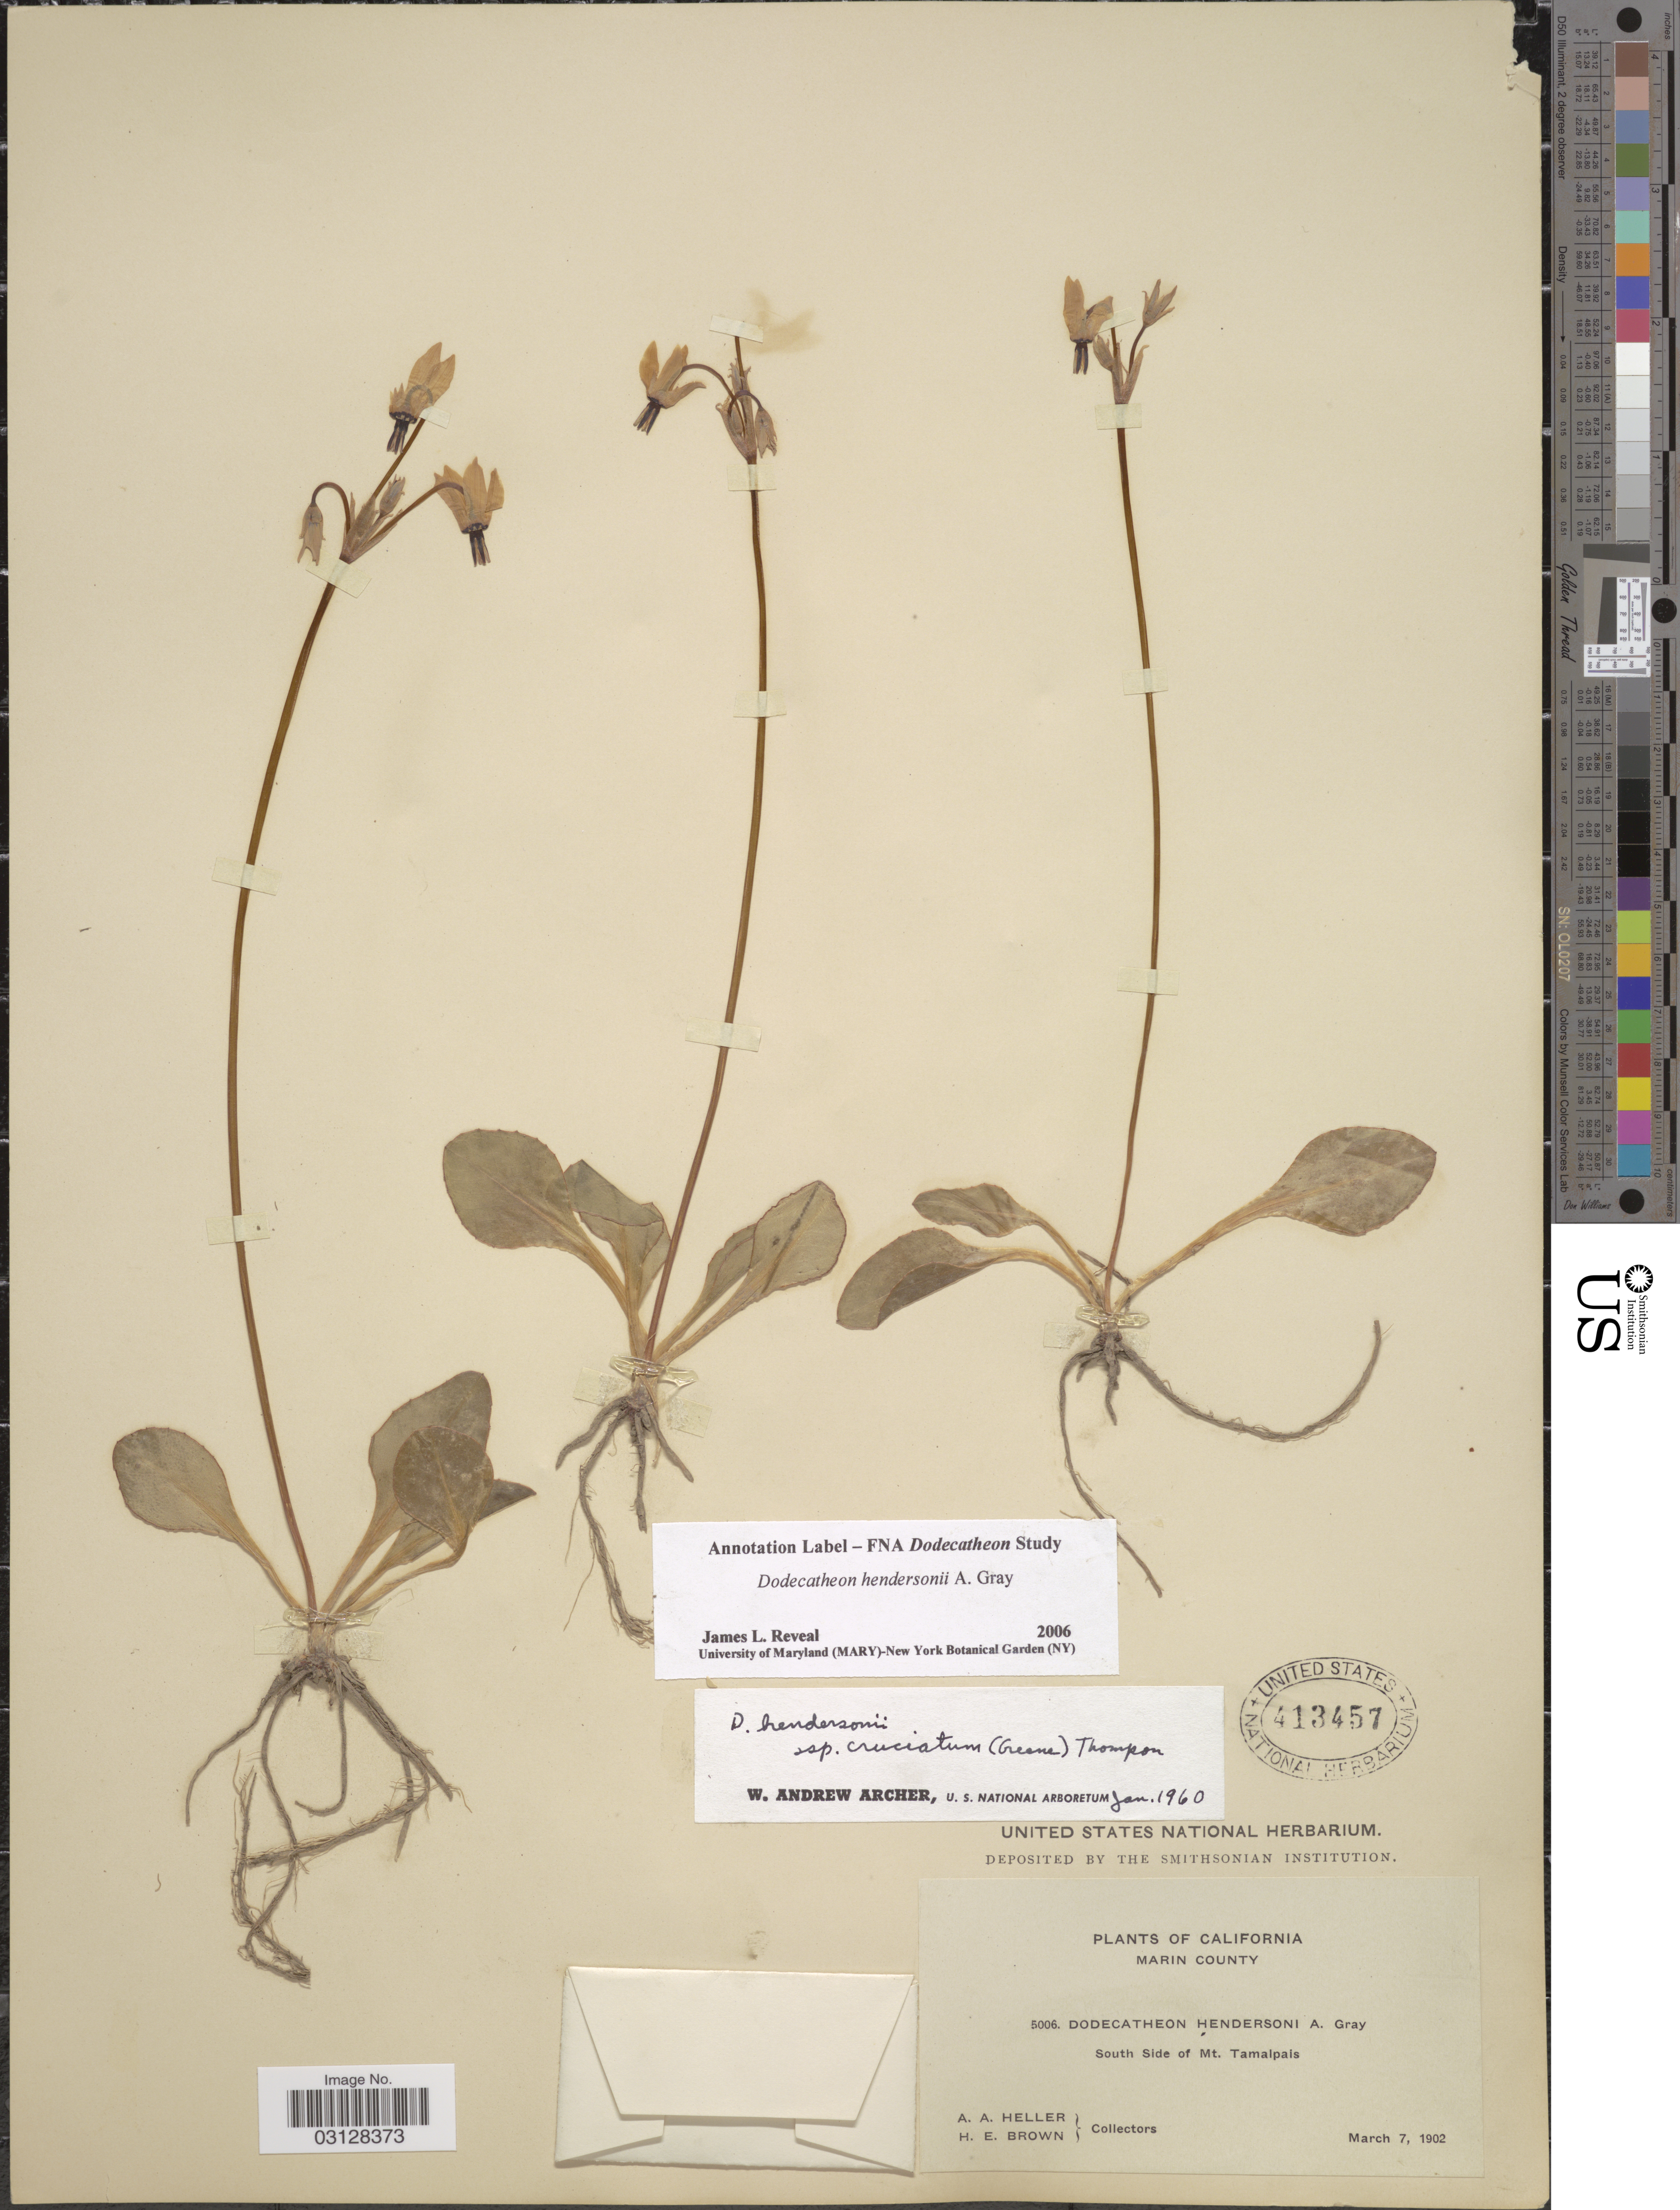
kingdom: Plantae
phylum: Tracheophyta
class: Magnoliopsida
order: Ericales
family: Primulaceae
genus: Dodecatheon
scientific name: Dodecatheon hendersonii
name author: A. Gray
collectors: A. A. Heller & H. E. Brown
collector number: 5006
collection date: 1902-03-07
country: United States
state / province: California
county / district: Marin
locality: Marin County. South Side of Mt. Tamalpais.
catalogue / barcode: US 413457